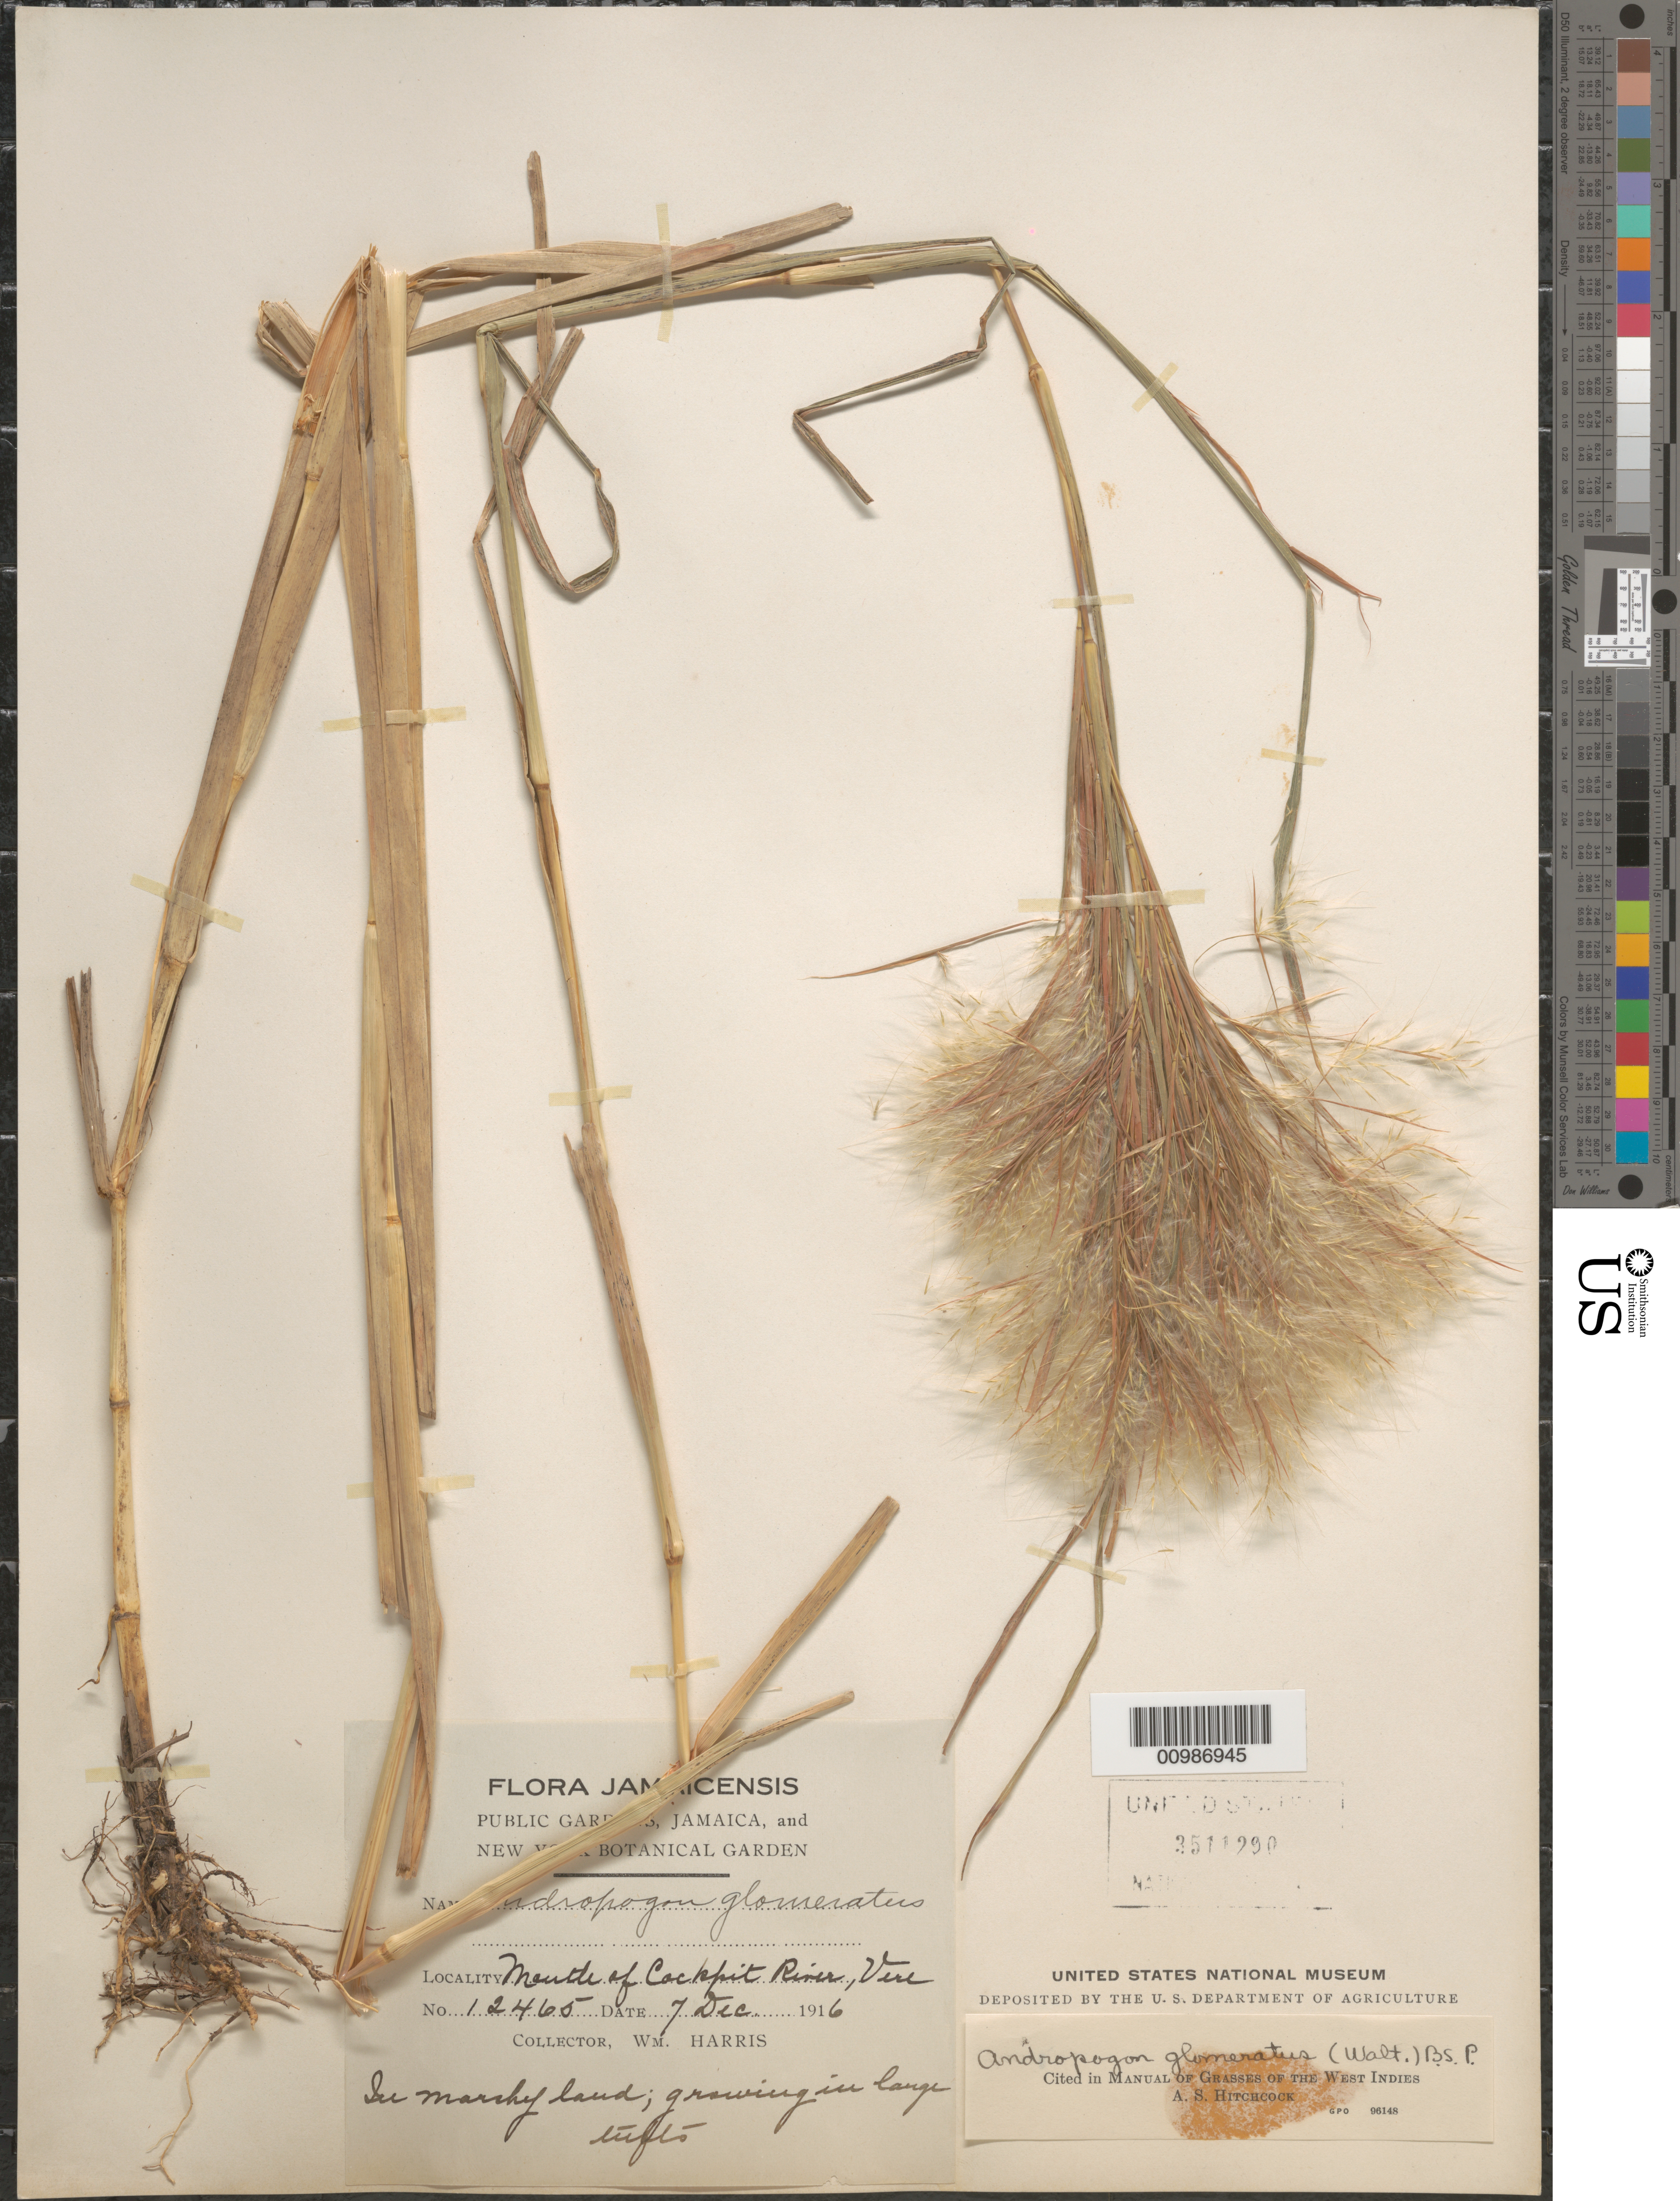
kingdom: Plantae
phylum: Tracheophyta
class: Liliopsida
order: Poales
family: Poaceae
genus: Andropogon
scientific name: Andropogon glomeratus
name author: (Walter) Britton, Stearns & Poggenb.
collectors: W. H. Harris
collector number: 12465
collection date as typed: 07 Dec 1916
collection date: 1916-12-07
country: Jamaica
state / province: Clarendon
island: Jamaica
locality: Vere, mouth of cockpit river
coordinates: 0 N, 0 E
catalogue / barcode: US 3511290